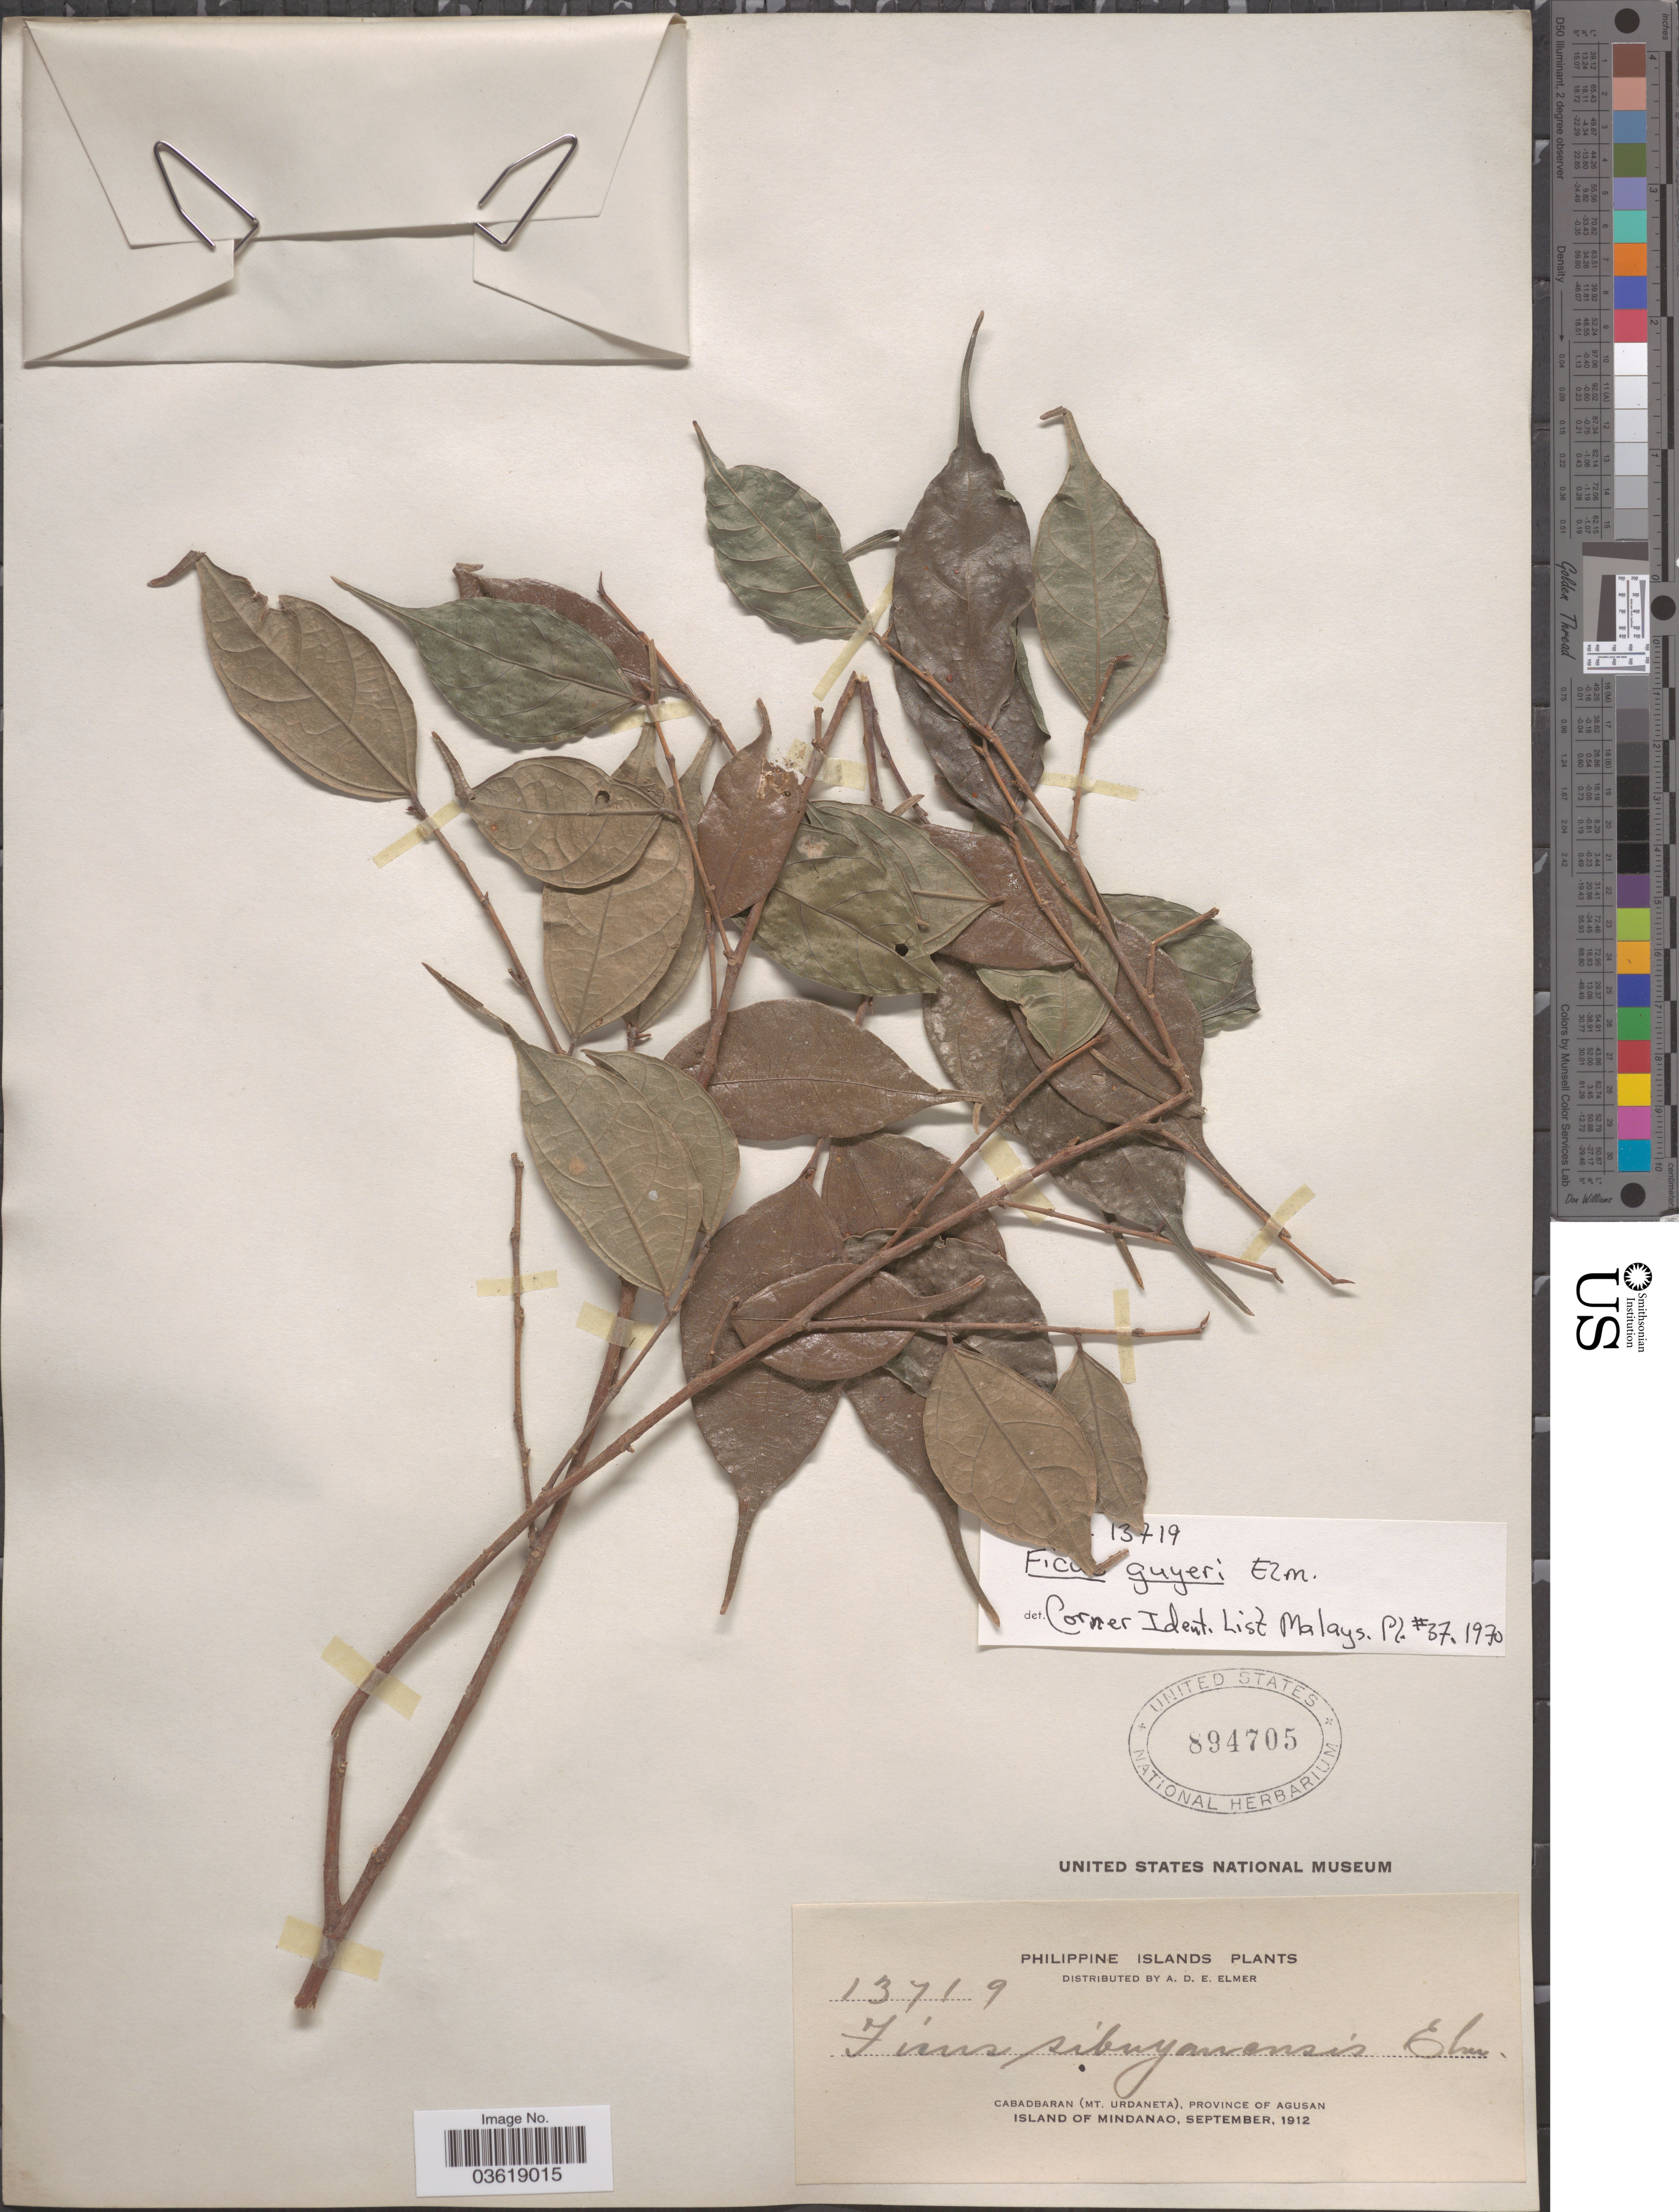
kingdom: Plantae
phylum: Tracheophyta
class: Magnoliopsida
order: Rosales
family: Moraceae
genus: Ficus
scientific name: Ficus guyeri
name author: Elmer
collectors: A. D. E. Elmer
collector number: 13719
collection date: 1912-09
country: Philippines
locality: Philippine Islands. Cabadbaran (Mt. Urdaneta), Province of Agusan. Island of Mindanao.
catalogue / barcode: US 894705